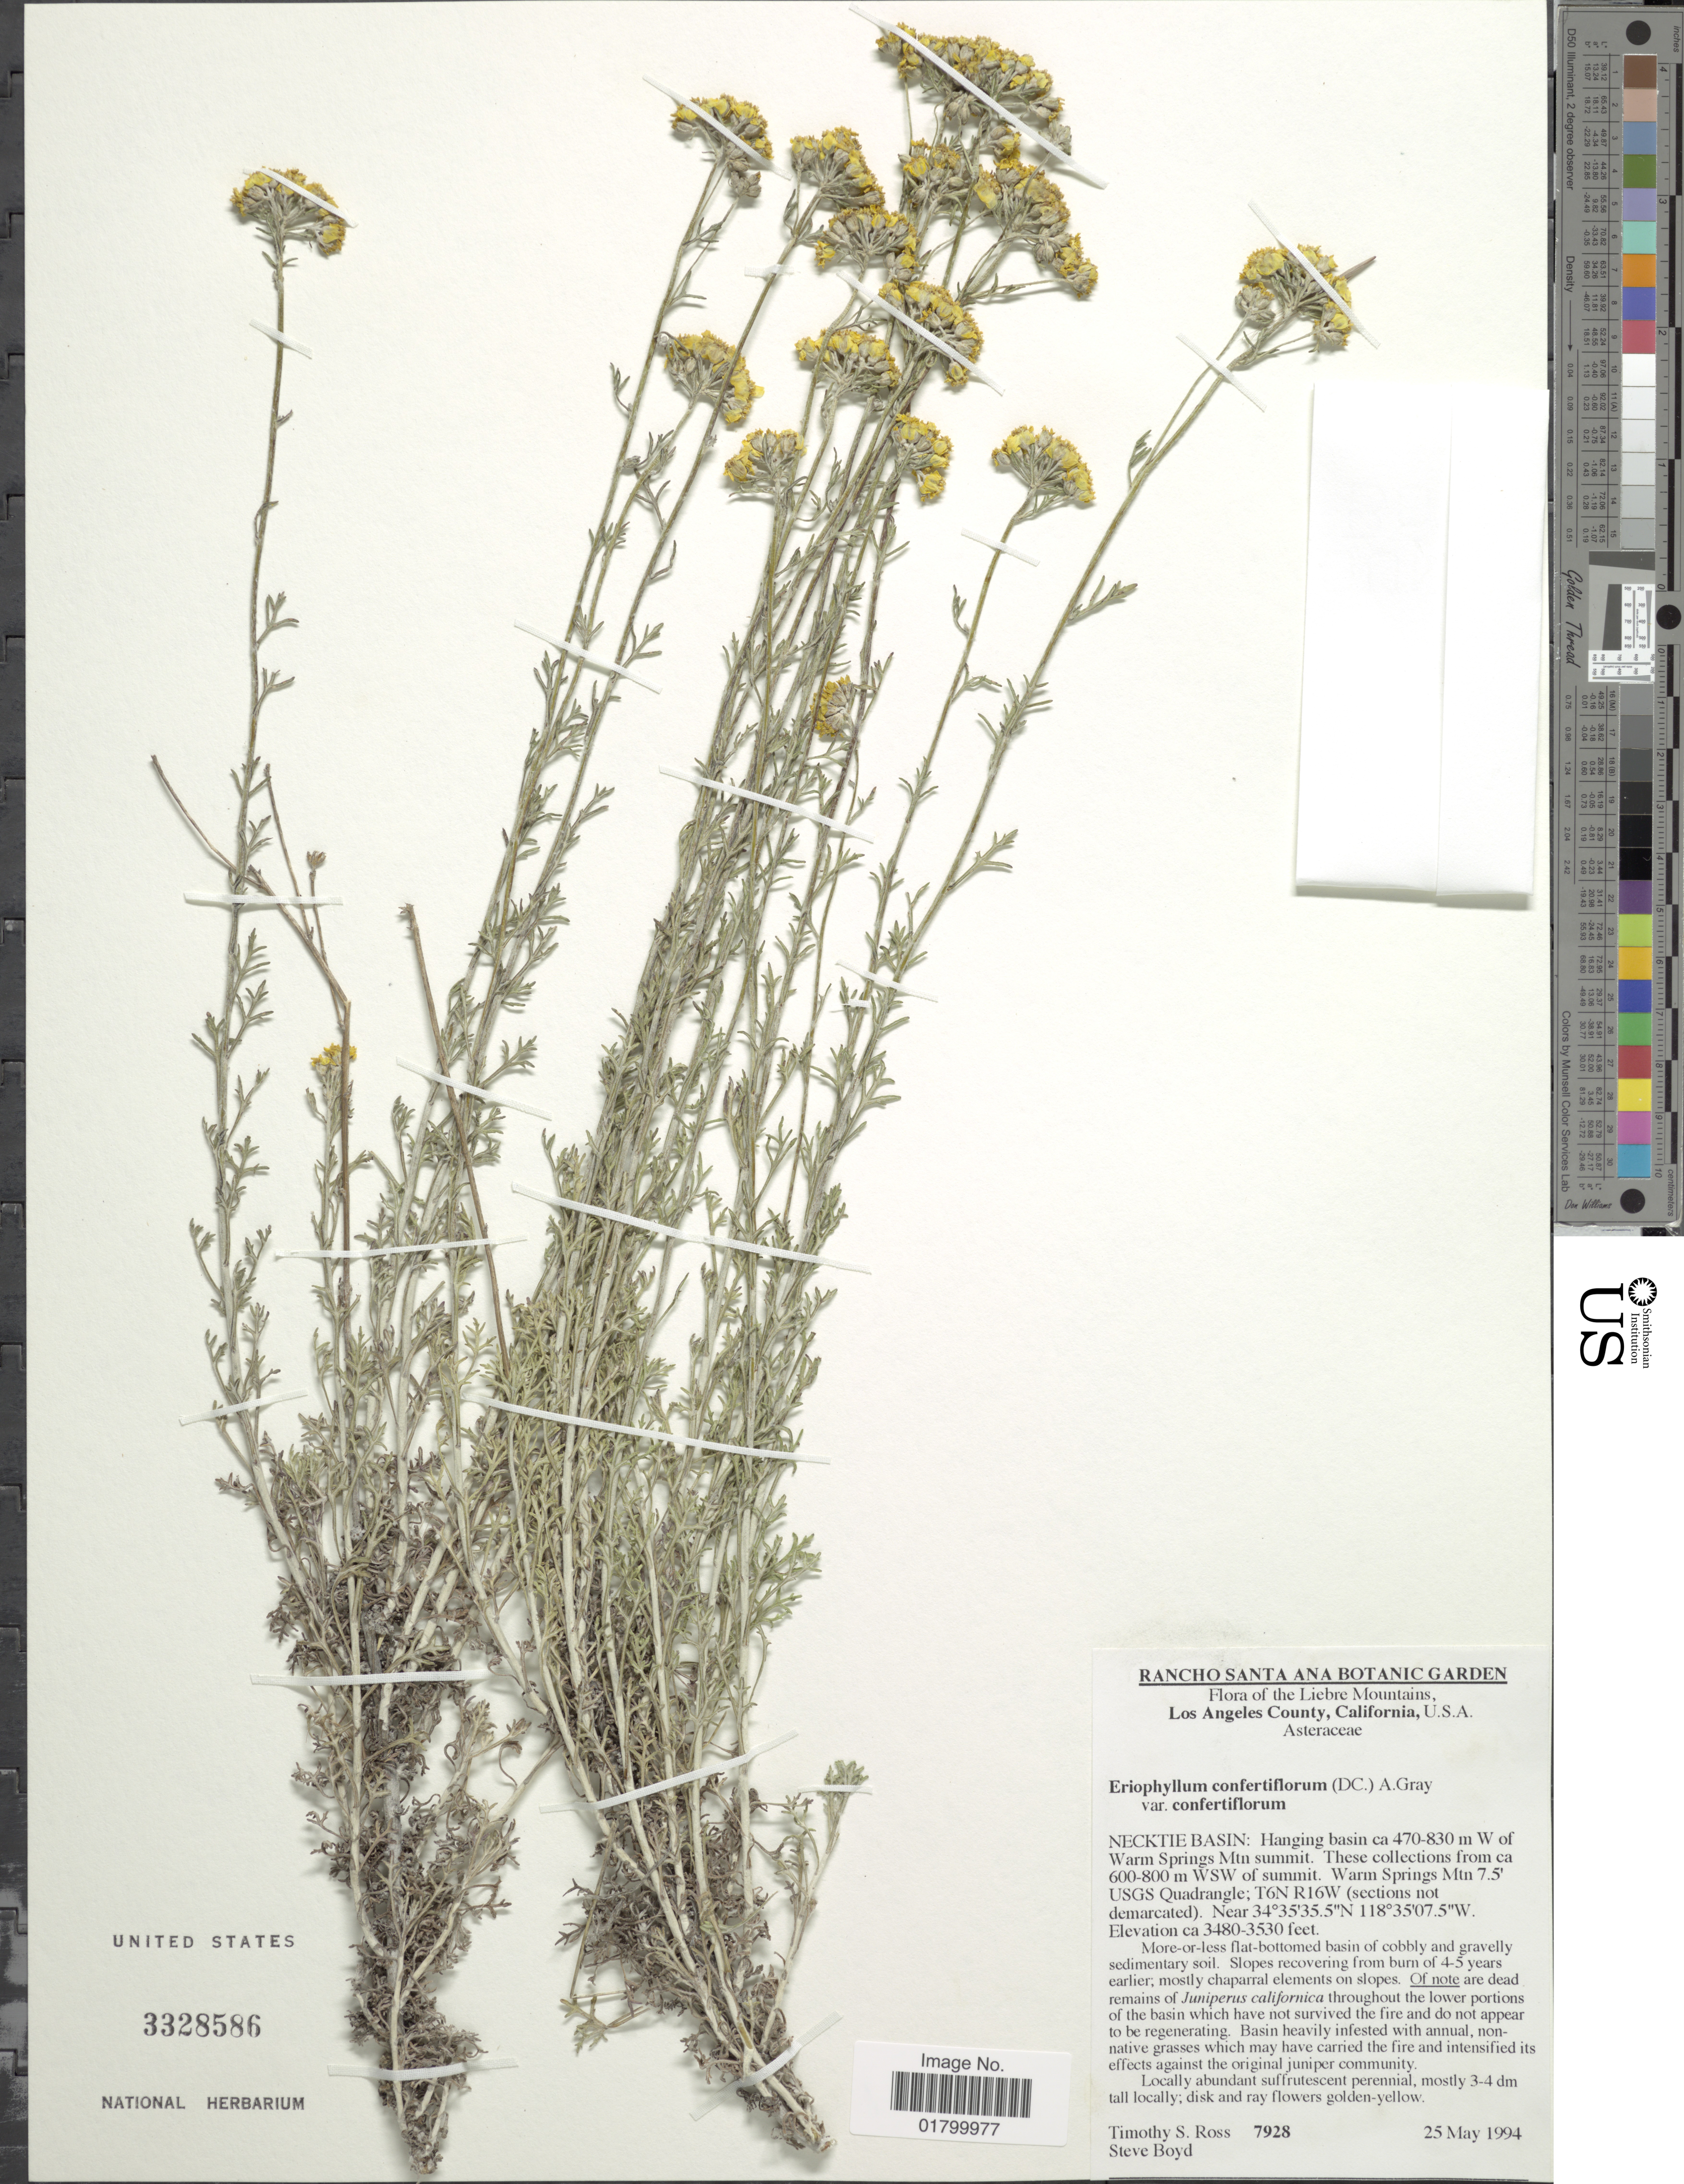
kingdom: Plantae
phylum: Tracheophyta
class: Magnoliopsida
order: Asterales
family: Asteraceae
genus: Eriophyllum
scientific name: Eriophyllum confertiflorum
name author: (DC.) A. Gray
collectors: T. Ross & S. Boyd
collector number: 7928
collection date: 1994-05-25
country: United States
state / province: California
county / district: Los Angeles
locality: The Liebre Mountains, Los Angeles, California, Necktie Basin: Hanging basin 470-830 m W of Warm Springs Mtn summit, These collections from 600-800 M SWS of summit, Warm Springs Mtn 7.5' USGS Quadrangle: T6N R16W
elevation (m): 1061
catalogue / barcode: US 3328586